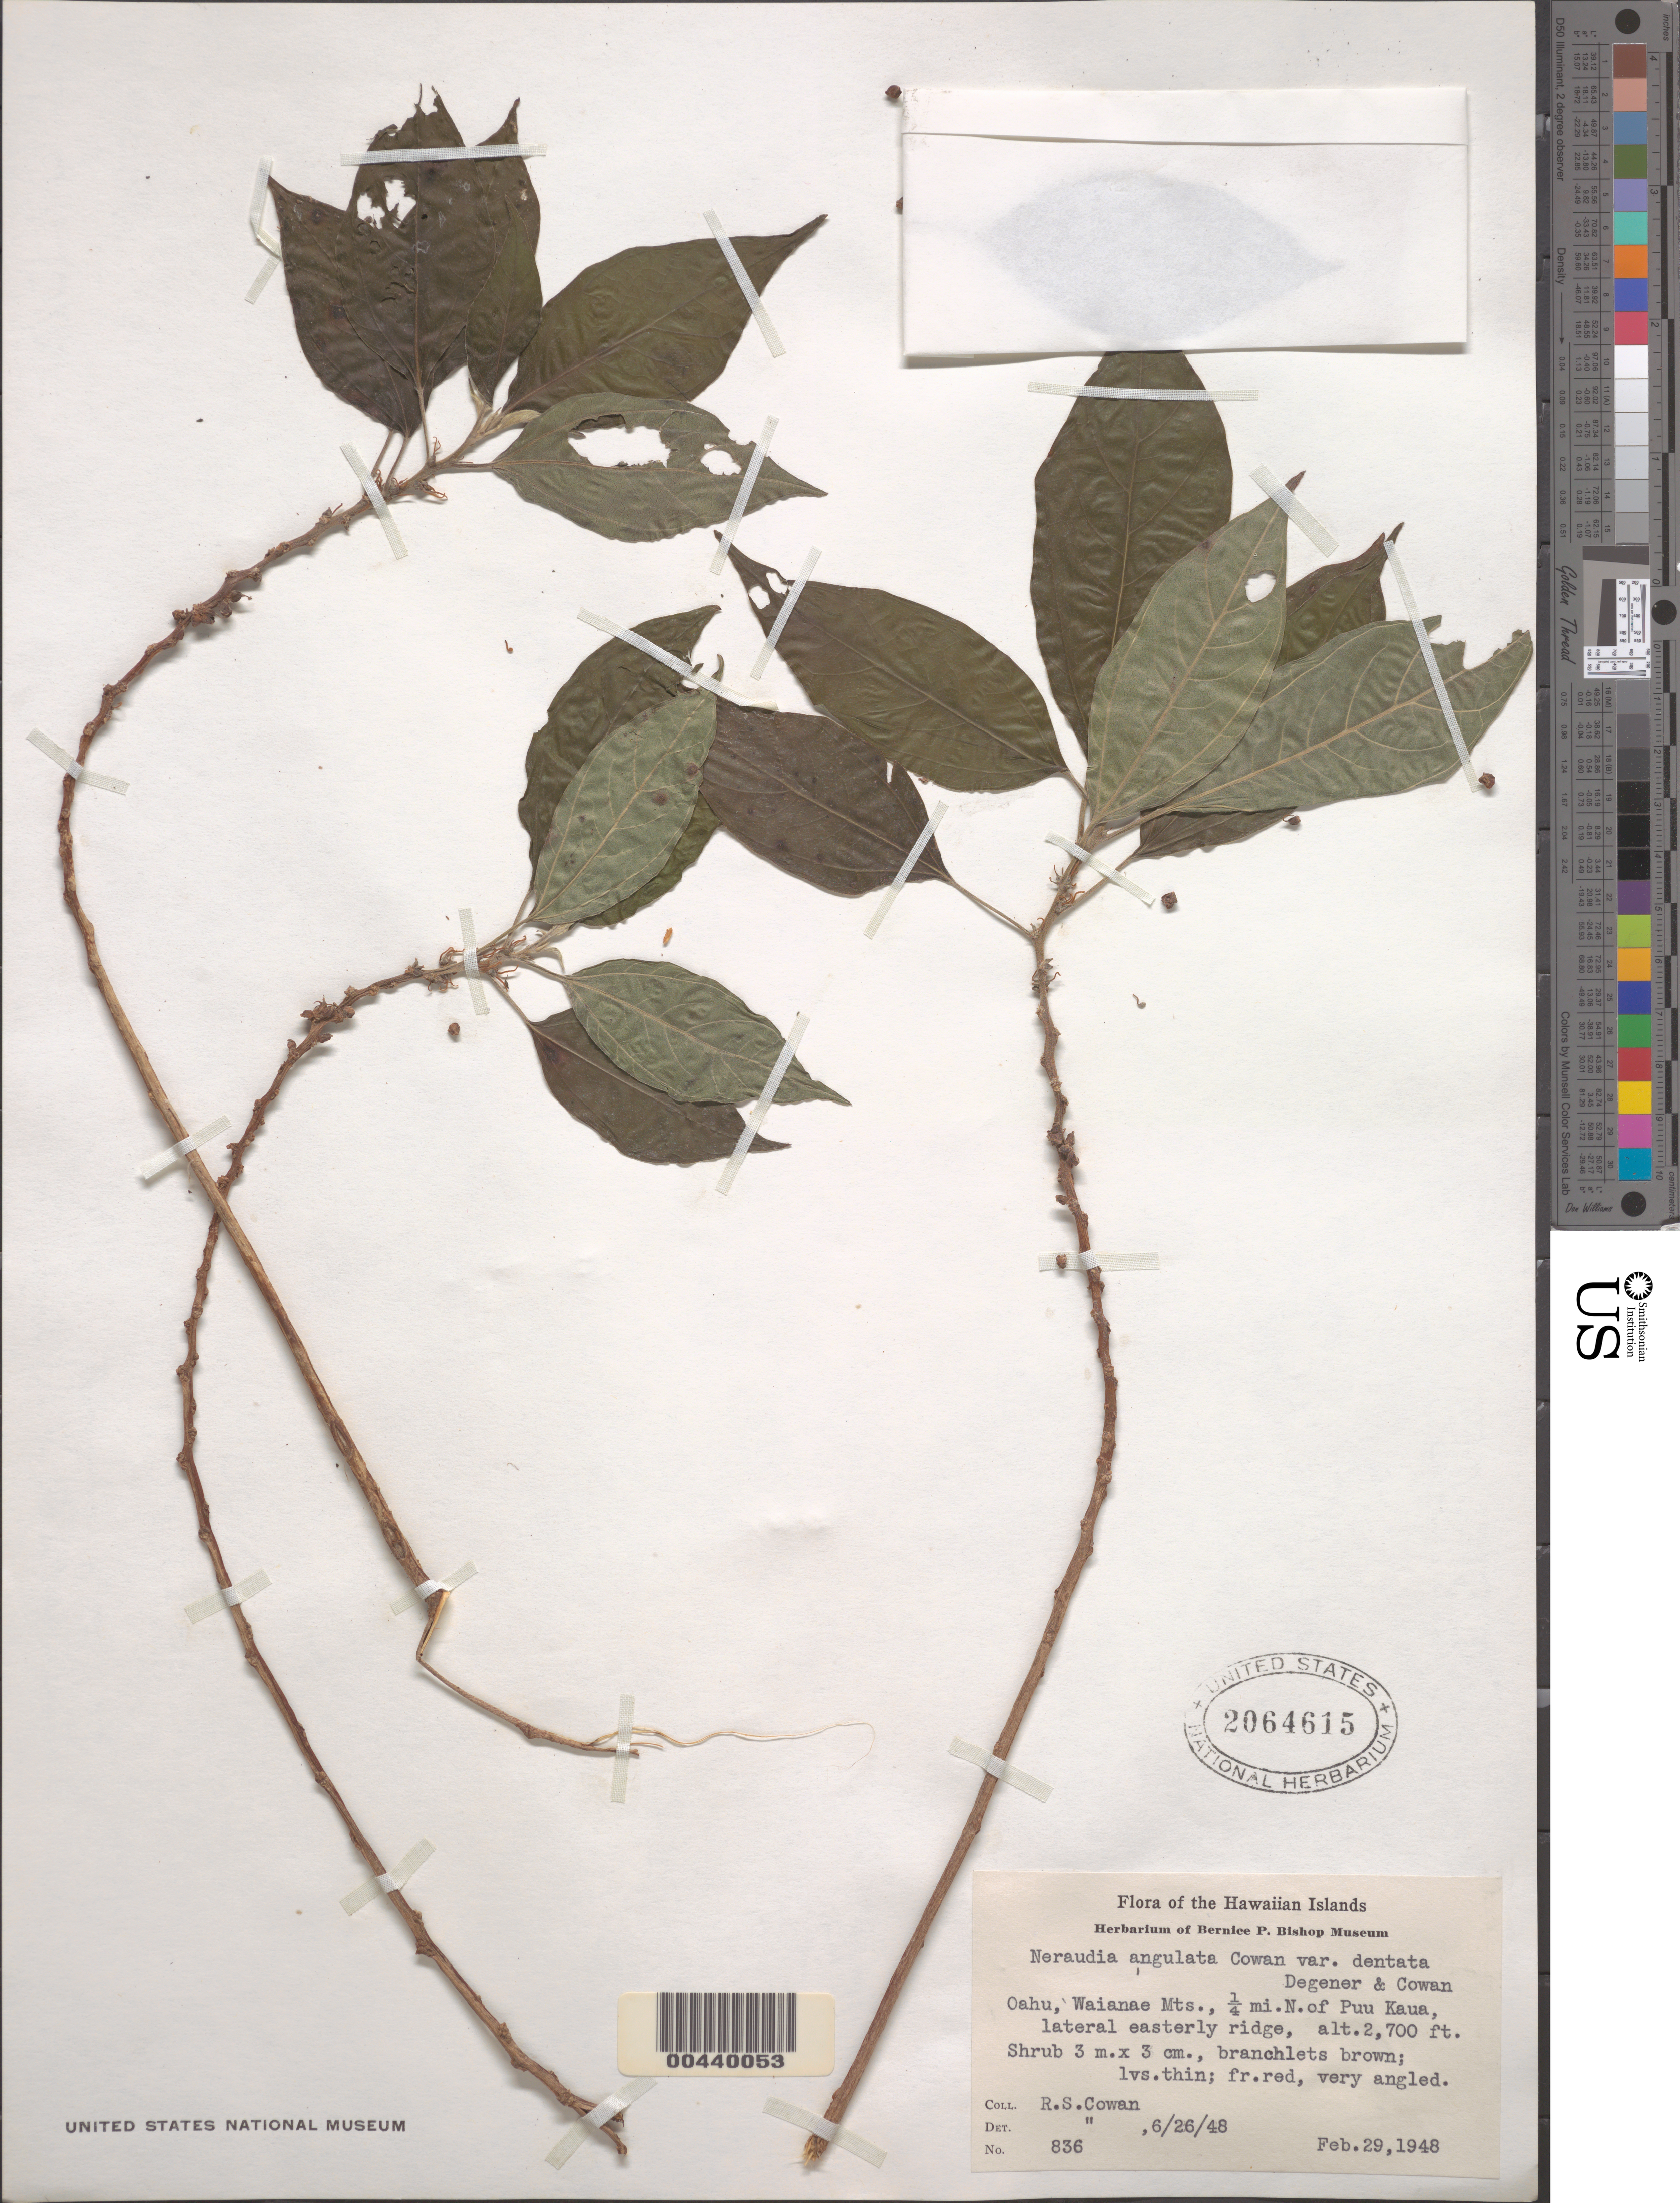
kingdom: Plantae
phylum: Tracheophyta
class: Magnoliopsida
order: Rosales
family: Urticaceae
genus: Neraudia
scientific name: Neraudia angulata var. dentata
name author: R.S. Cowan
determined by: Cowan, R. S.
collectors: R. S. Cowan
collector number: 836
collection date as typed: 29 Feb 1948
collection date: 1948-02-29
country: United States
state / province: Hawaii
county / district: Honolulu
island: Oahu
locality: Waianae Mountains, 0.25 mi N of Puu Kaua, lateral easterly ridge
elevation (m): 823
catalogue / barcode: US 2064615